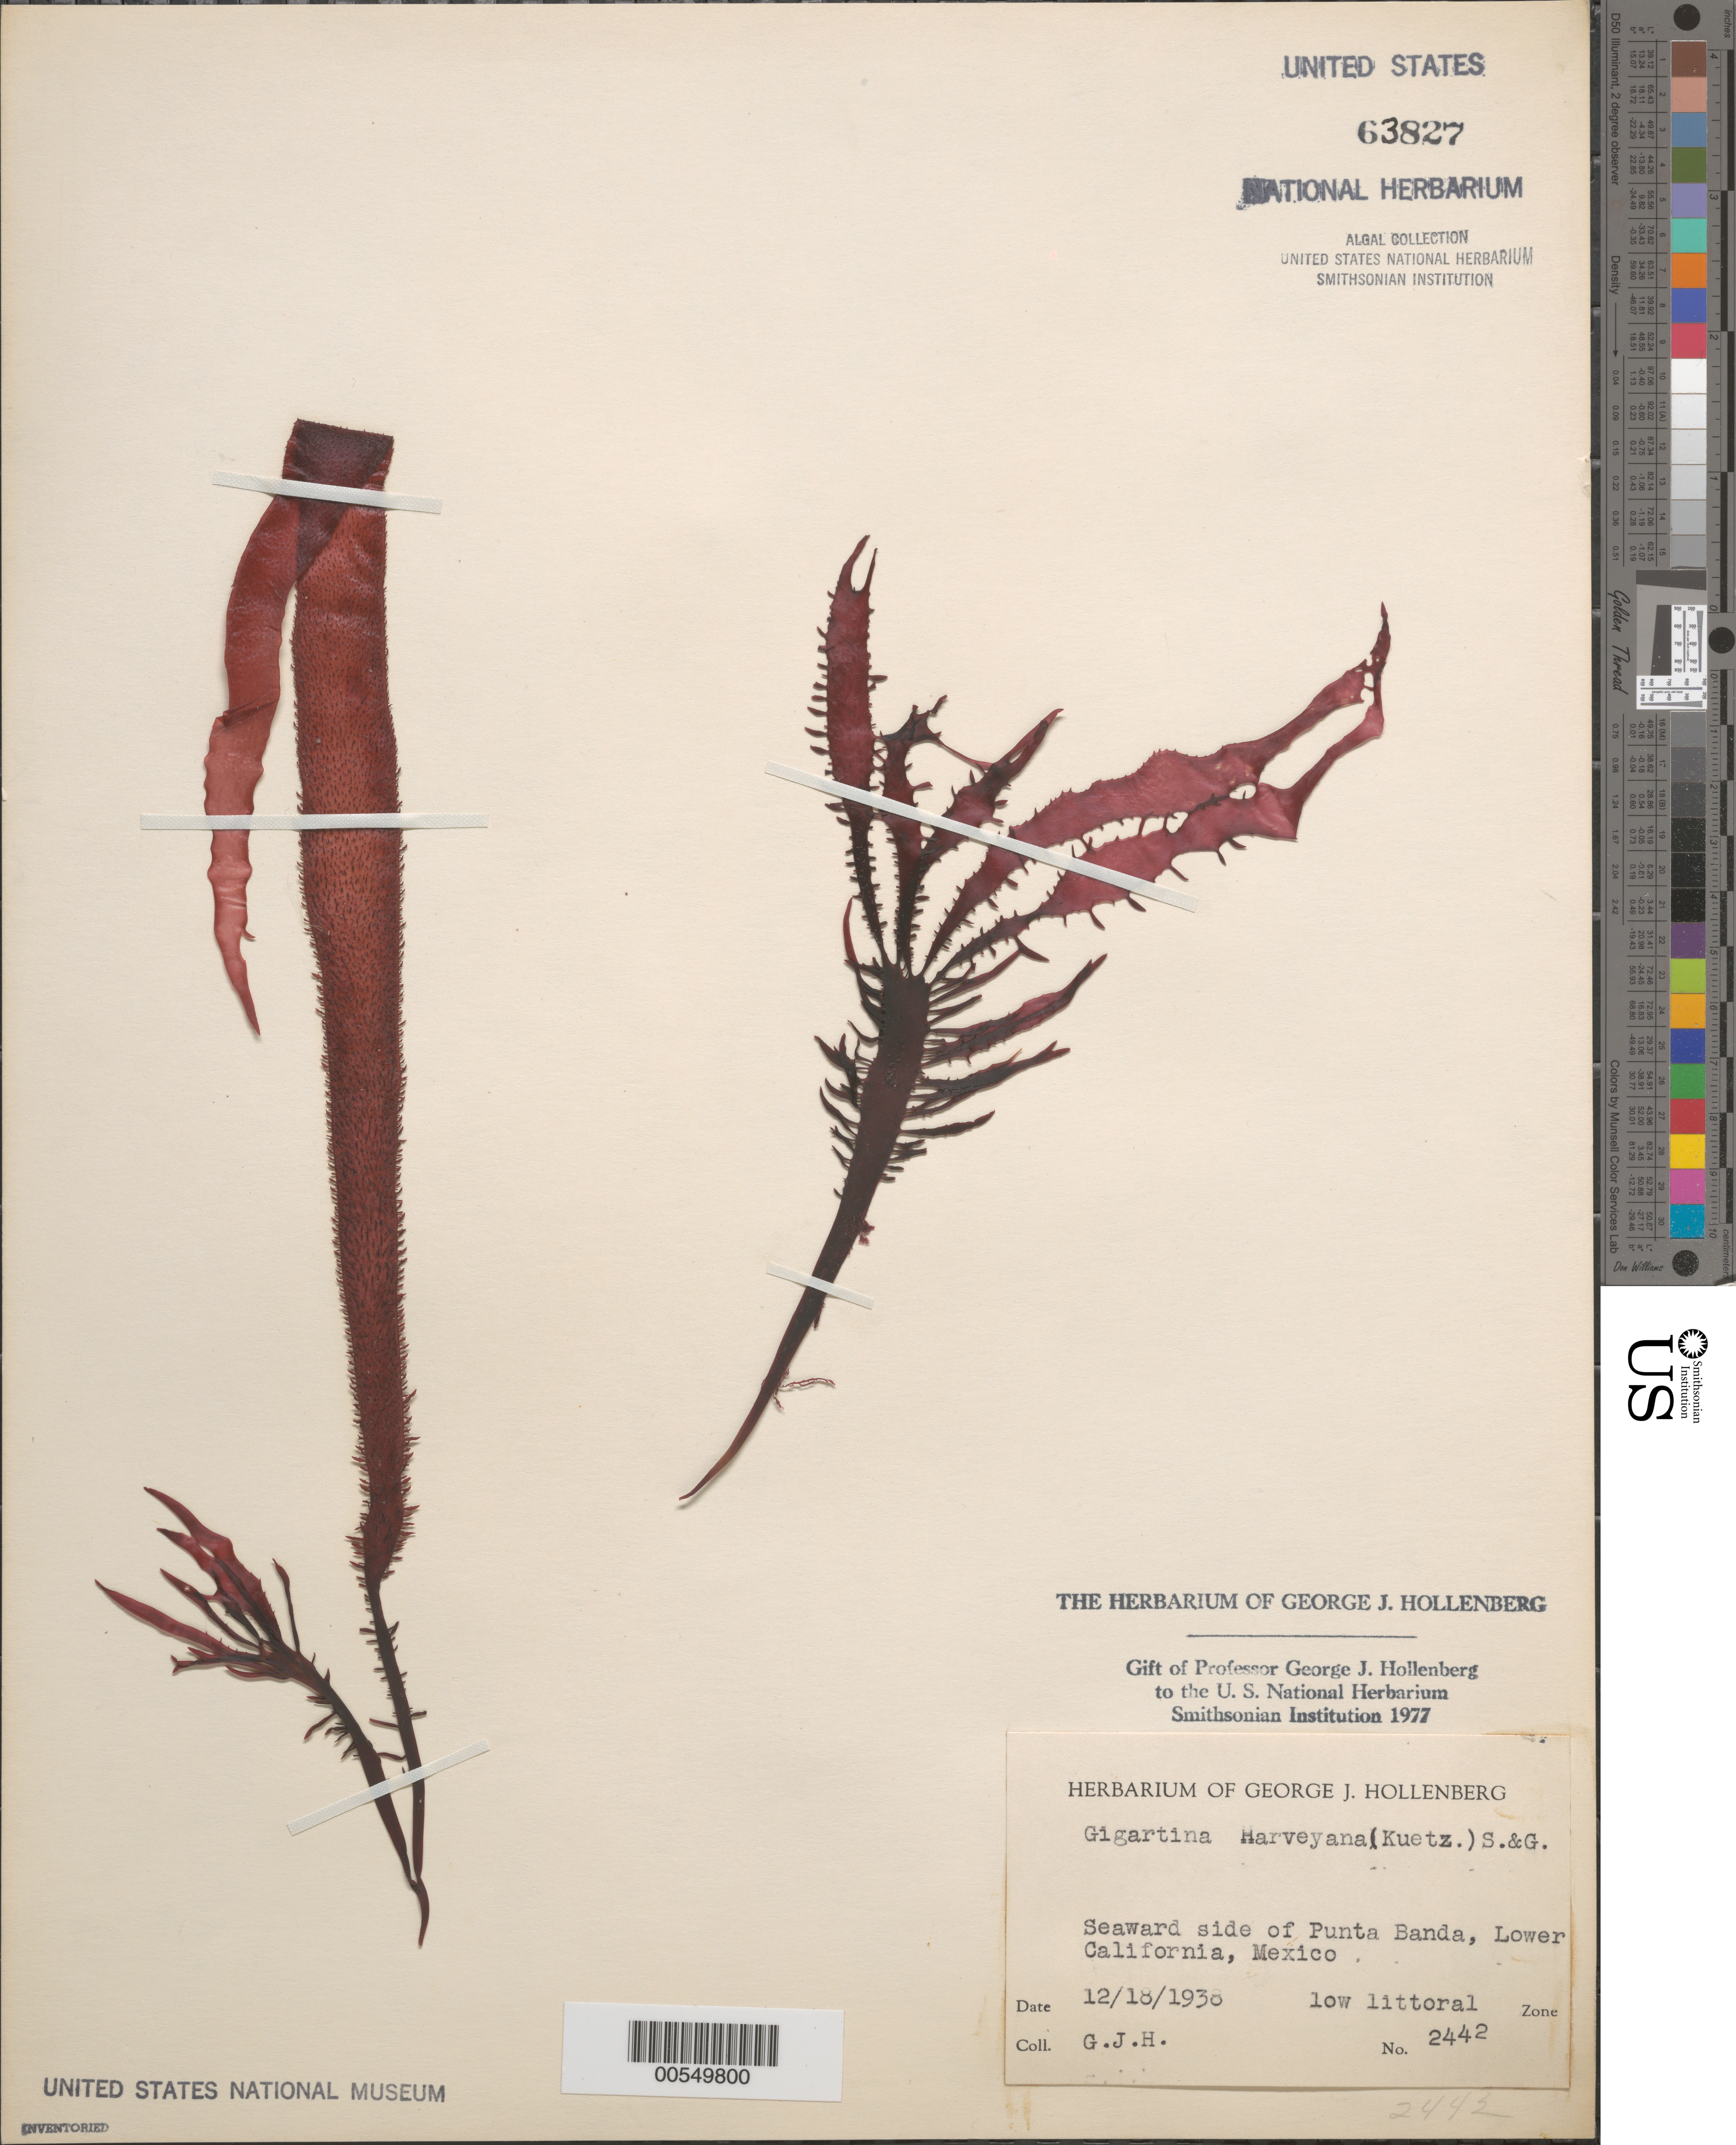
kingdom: Plantae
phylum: Rhodophyta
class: Florideophyceae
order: Gigartinales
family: Gigartinaceae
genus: Chondracanthus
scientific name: Chondracanthus harveyanus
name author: (Kütz.) Guiry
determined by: Algae name updating Project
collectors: G. Hollenberg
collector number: GJH 2442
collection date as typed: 18 Dec 1938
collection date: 1938-12-18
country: Mexico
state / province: Baja California Norte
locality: Seaward side of Punta Banda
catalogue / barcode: US 63827